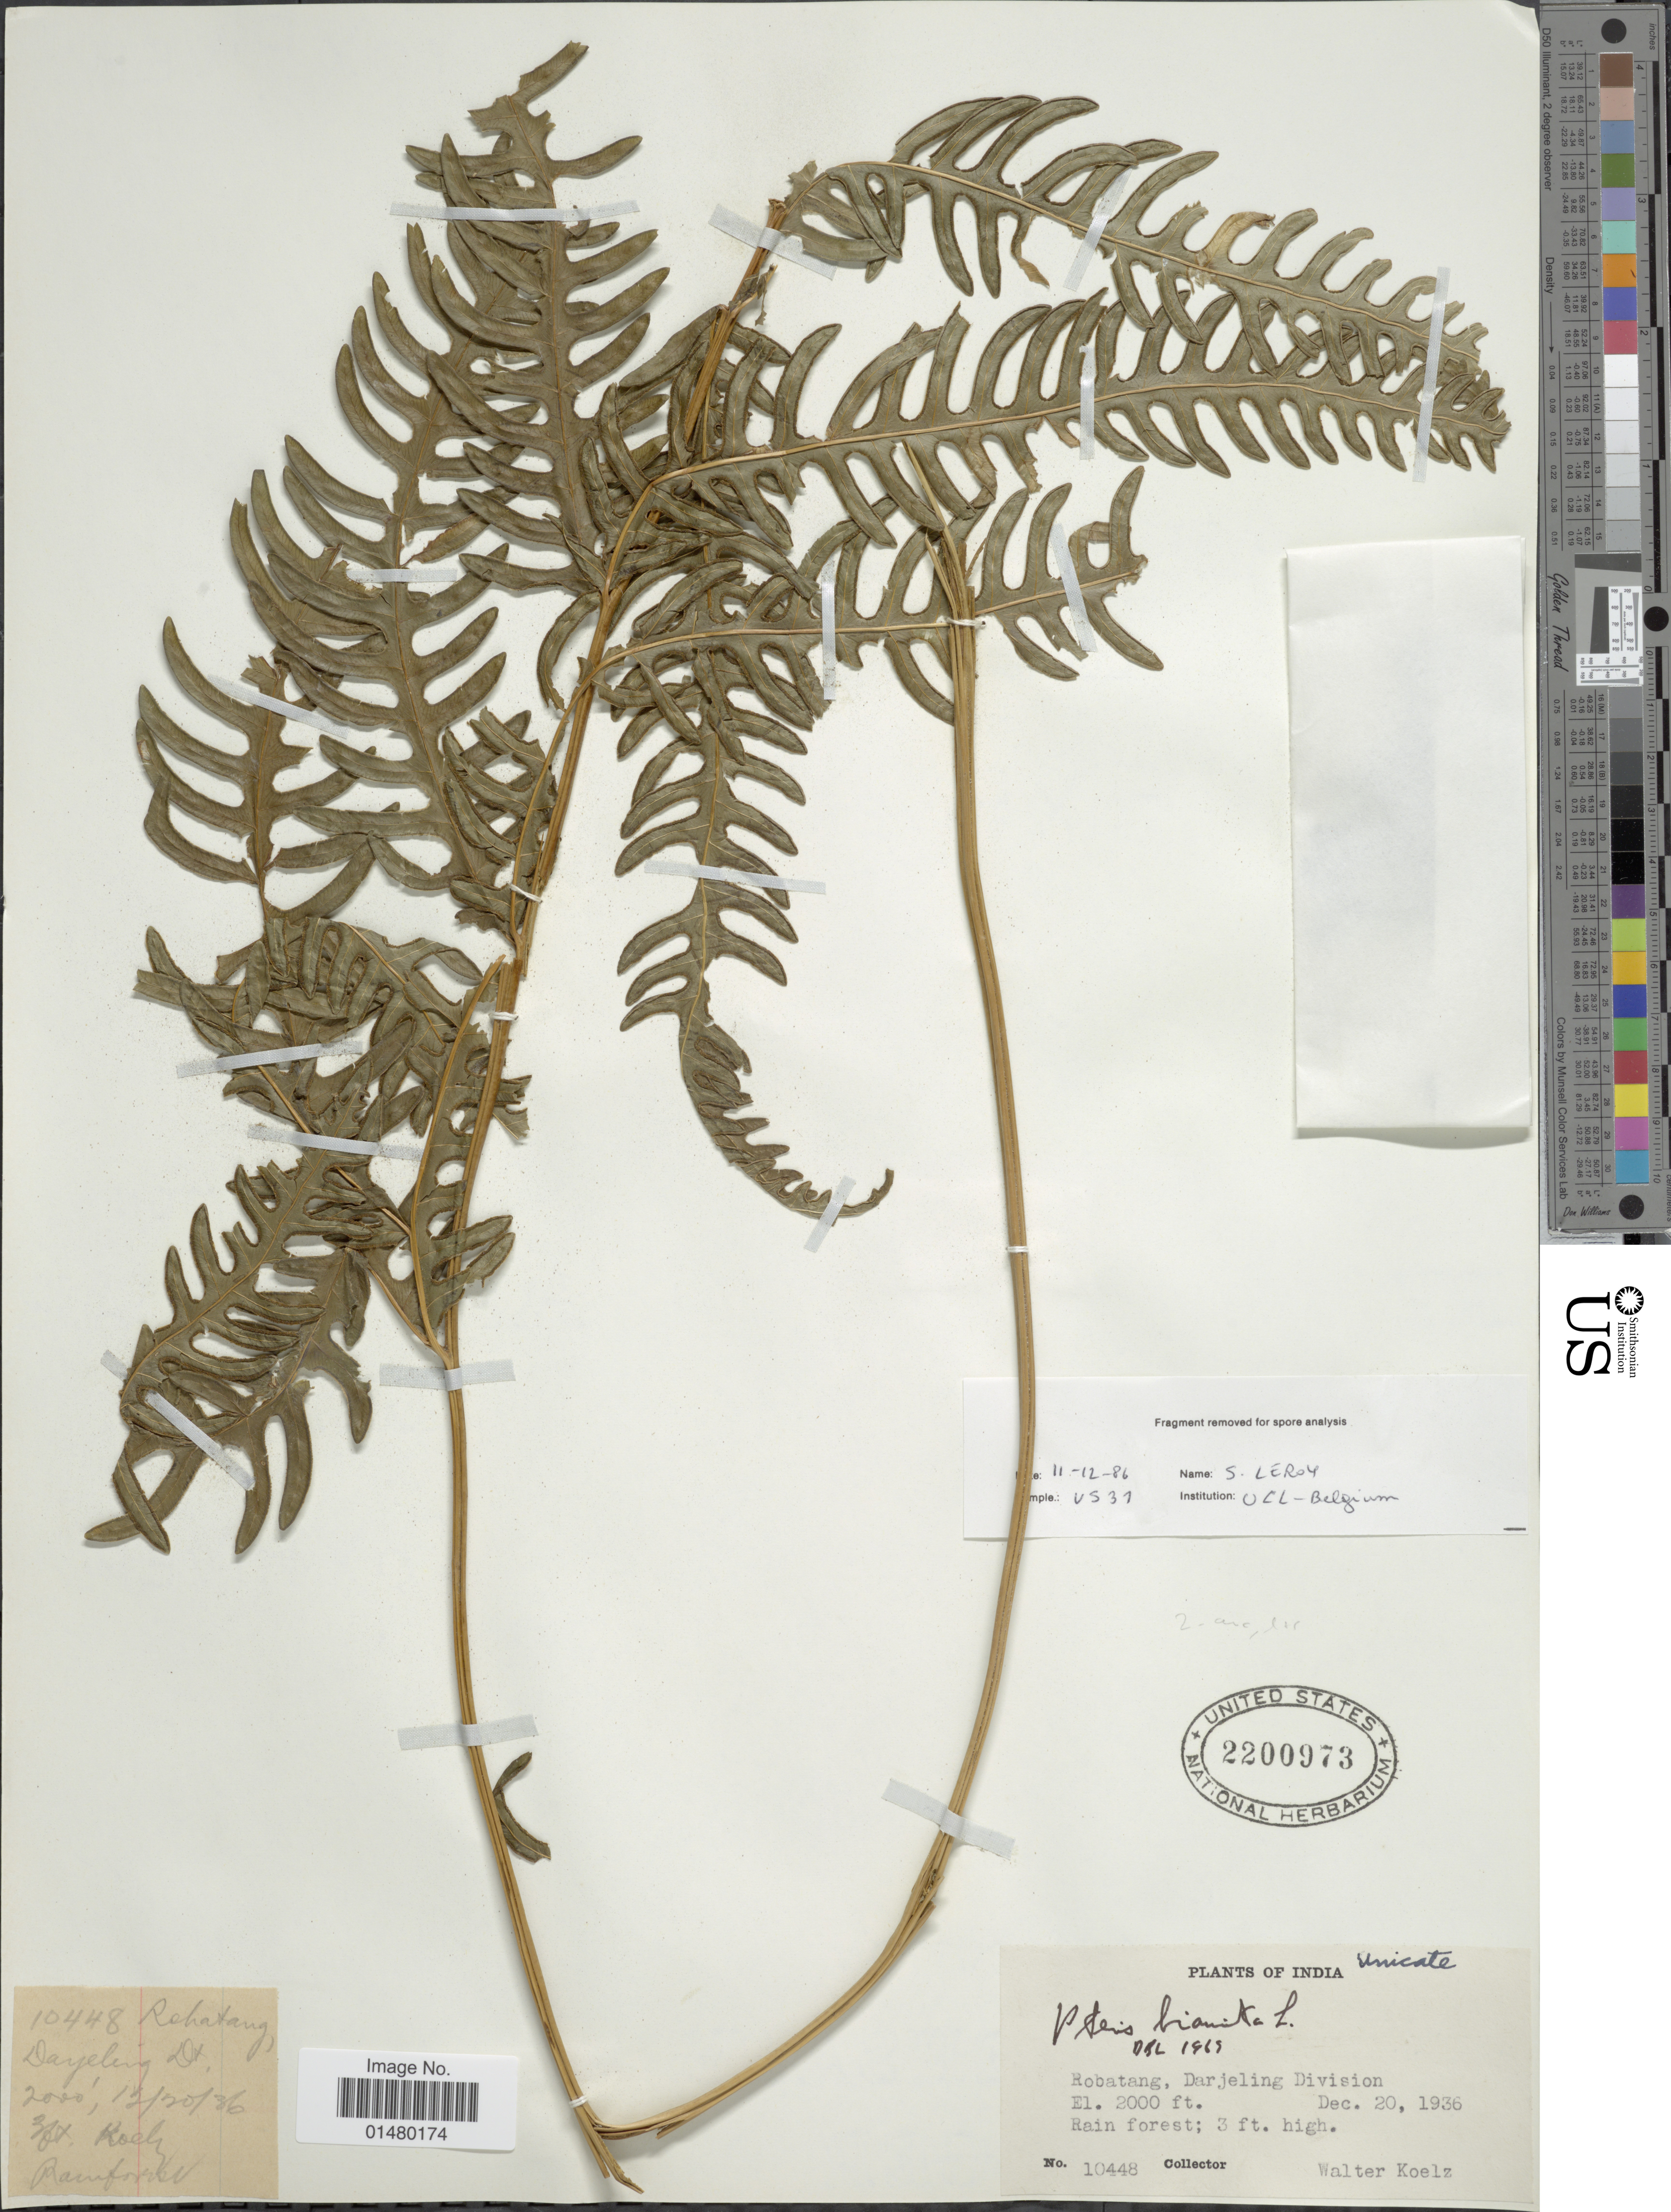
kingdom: Plantae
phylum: Tracheophyta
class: Polypodiopsida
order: Polypodiales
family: Pteridaceae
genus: Pteris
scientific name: Pteris biaurita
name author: L.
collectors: W. N. Koelz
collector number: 10448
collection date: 1936-12-20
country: India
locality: Robatang, Darjeling Division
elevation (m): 610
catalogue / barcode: US 220973